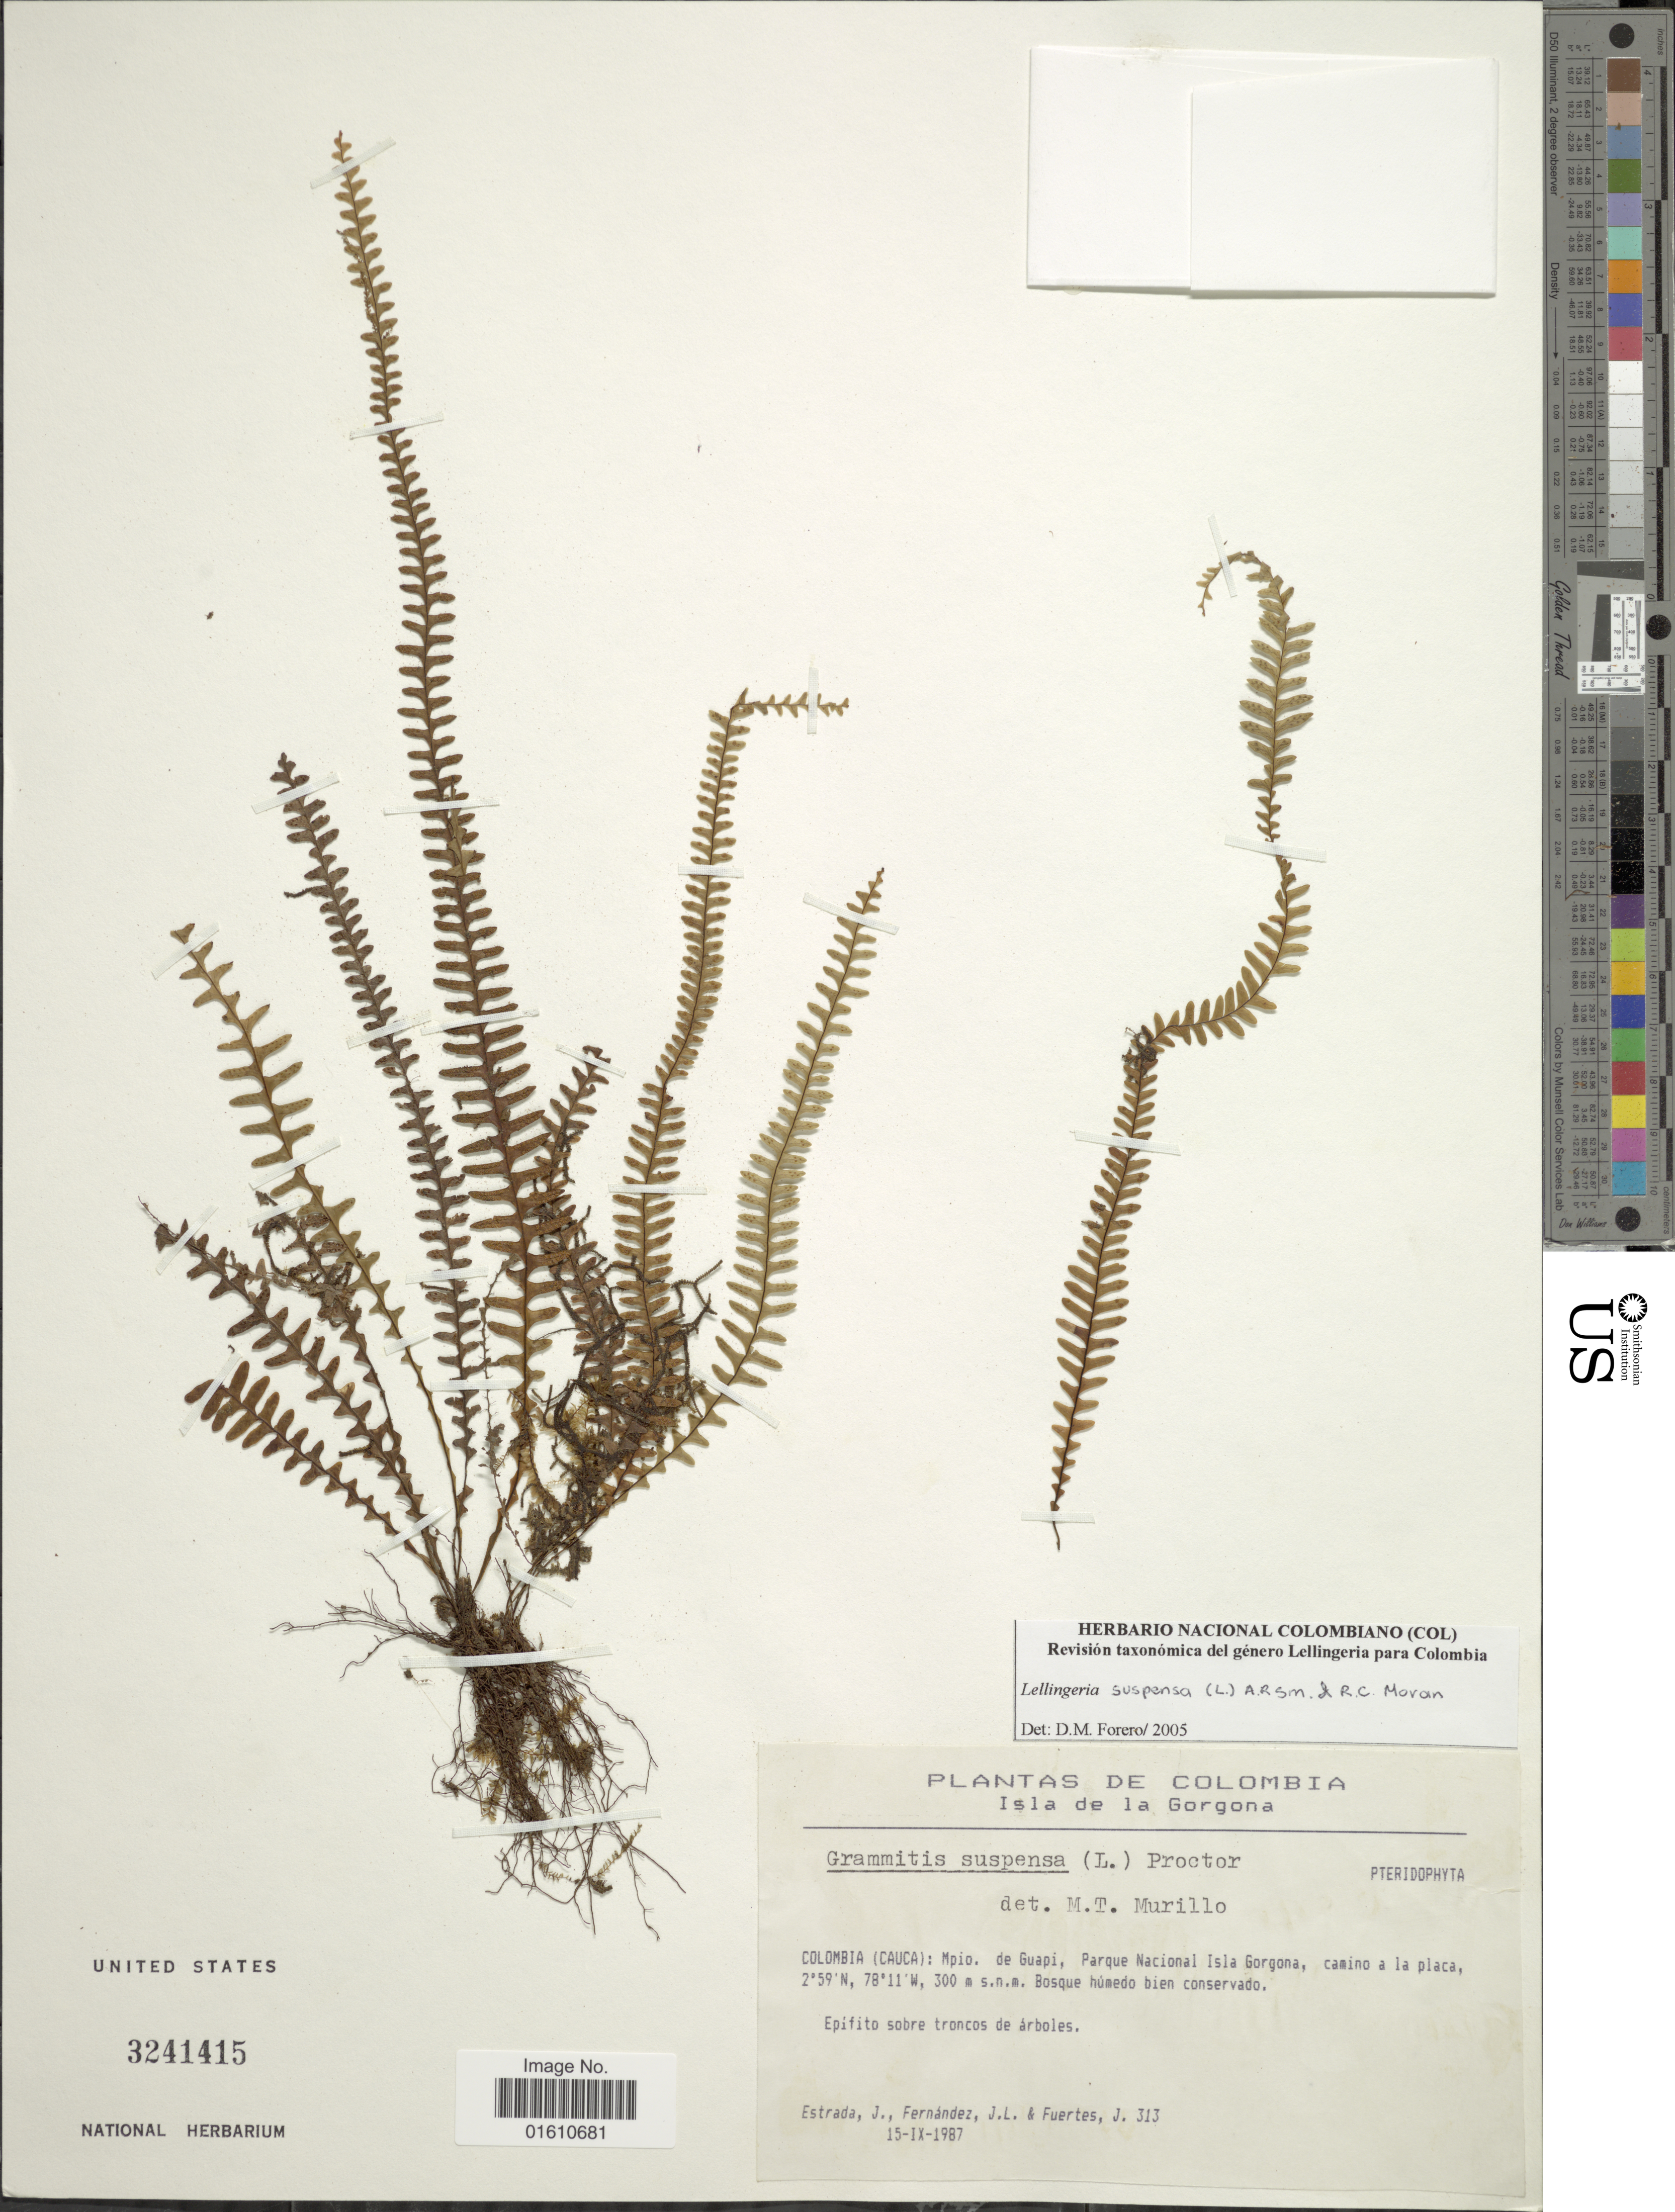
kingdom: Plantae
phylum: Tracheophyta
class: Polypodiopsida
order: Polypodiales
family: Polypodiaceae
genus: Lellingeria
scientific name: Lellingeria suspensa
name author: (L.) A.R. Sm. & R.C. Moran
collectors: J. Estrada, J. Fernandez & J. Fuertes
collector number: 313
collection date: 1987-09-15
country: Colombia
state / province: Cauca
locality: Colombia (Cauca): Mpio. de Guapi, Parque Nacional Isla Gorgona, Camino a la placa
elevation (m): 300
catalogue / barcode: US 3241415